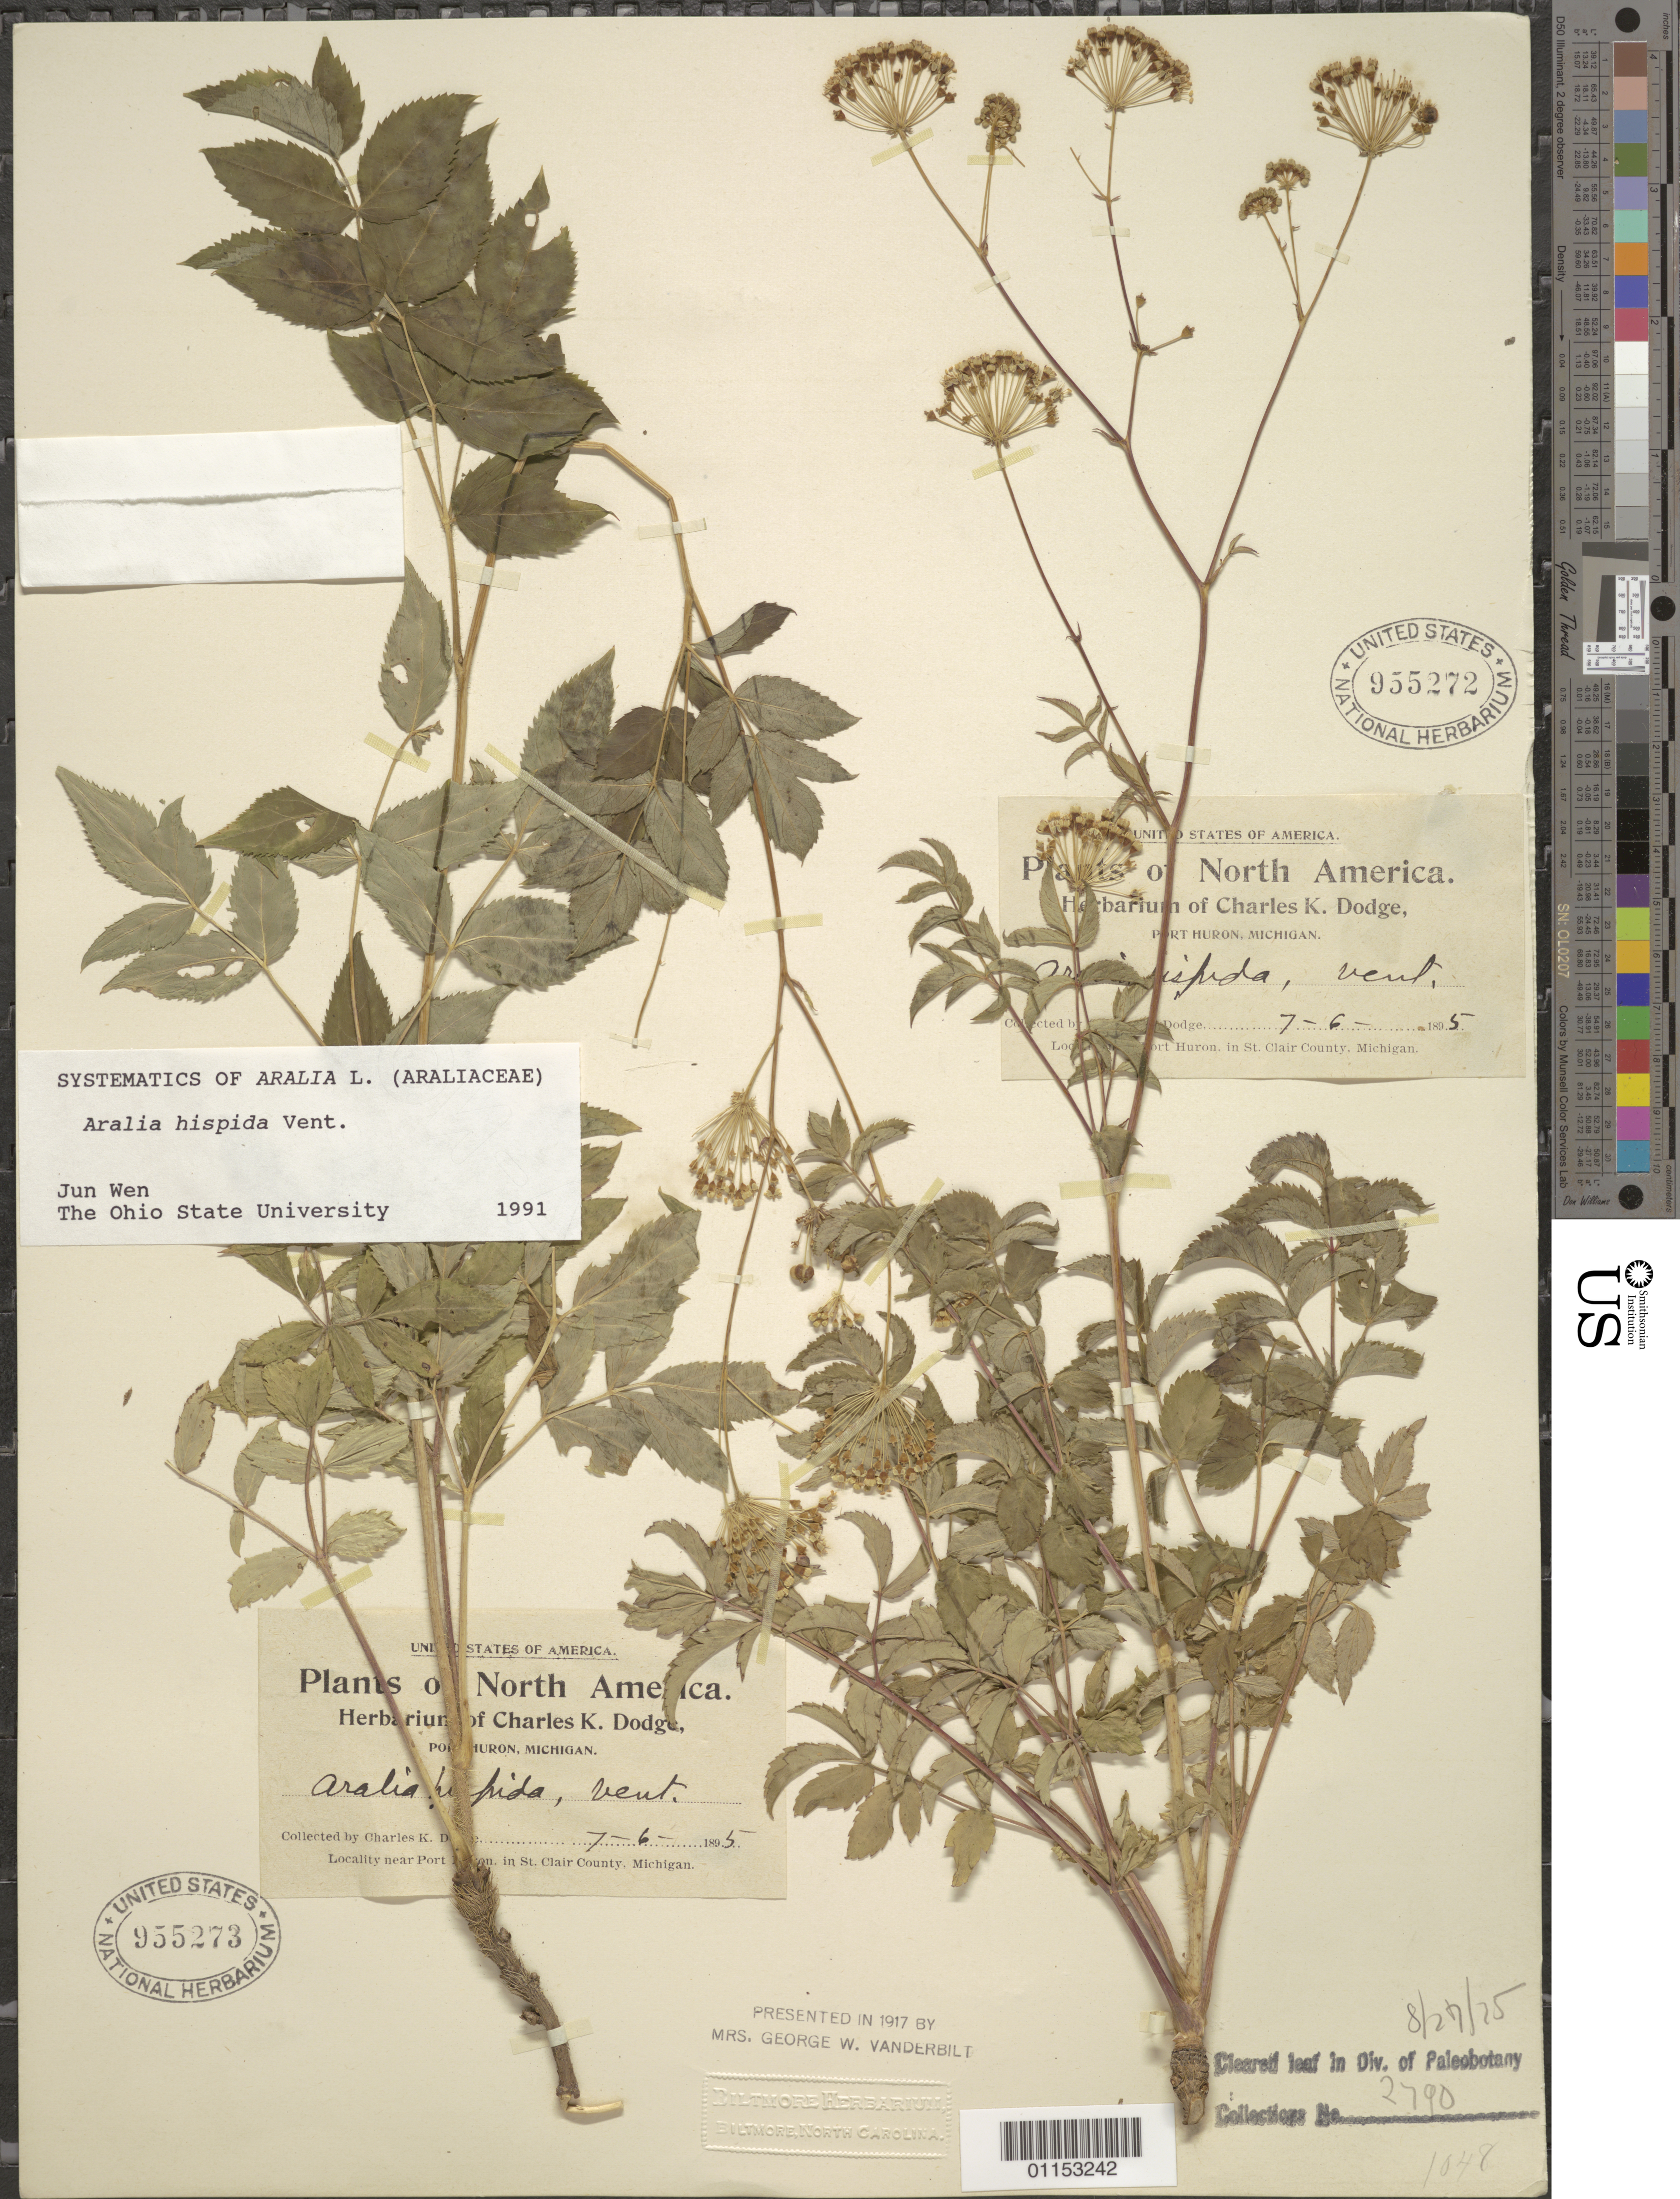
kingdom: Plantae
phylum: Tracheophyta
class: Magnoliopsida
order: Apiales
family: Araliaceae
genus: Aralia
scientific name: Aralia hispida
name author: Vent.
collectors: C. Dodge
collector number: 2790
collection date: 1895-06-07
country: United States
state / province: Michigan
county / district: St. Clair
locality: Port Huron.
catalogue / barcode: US 955273